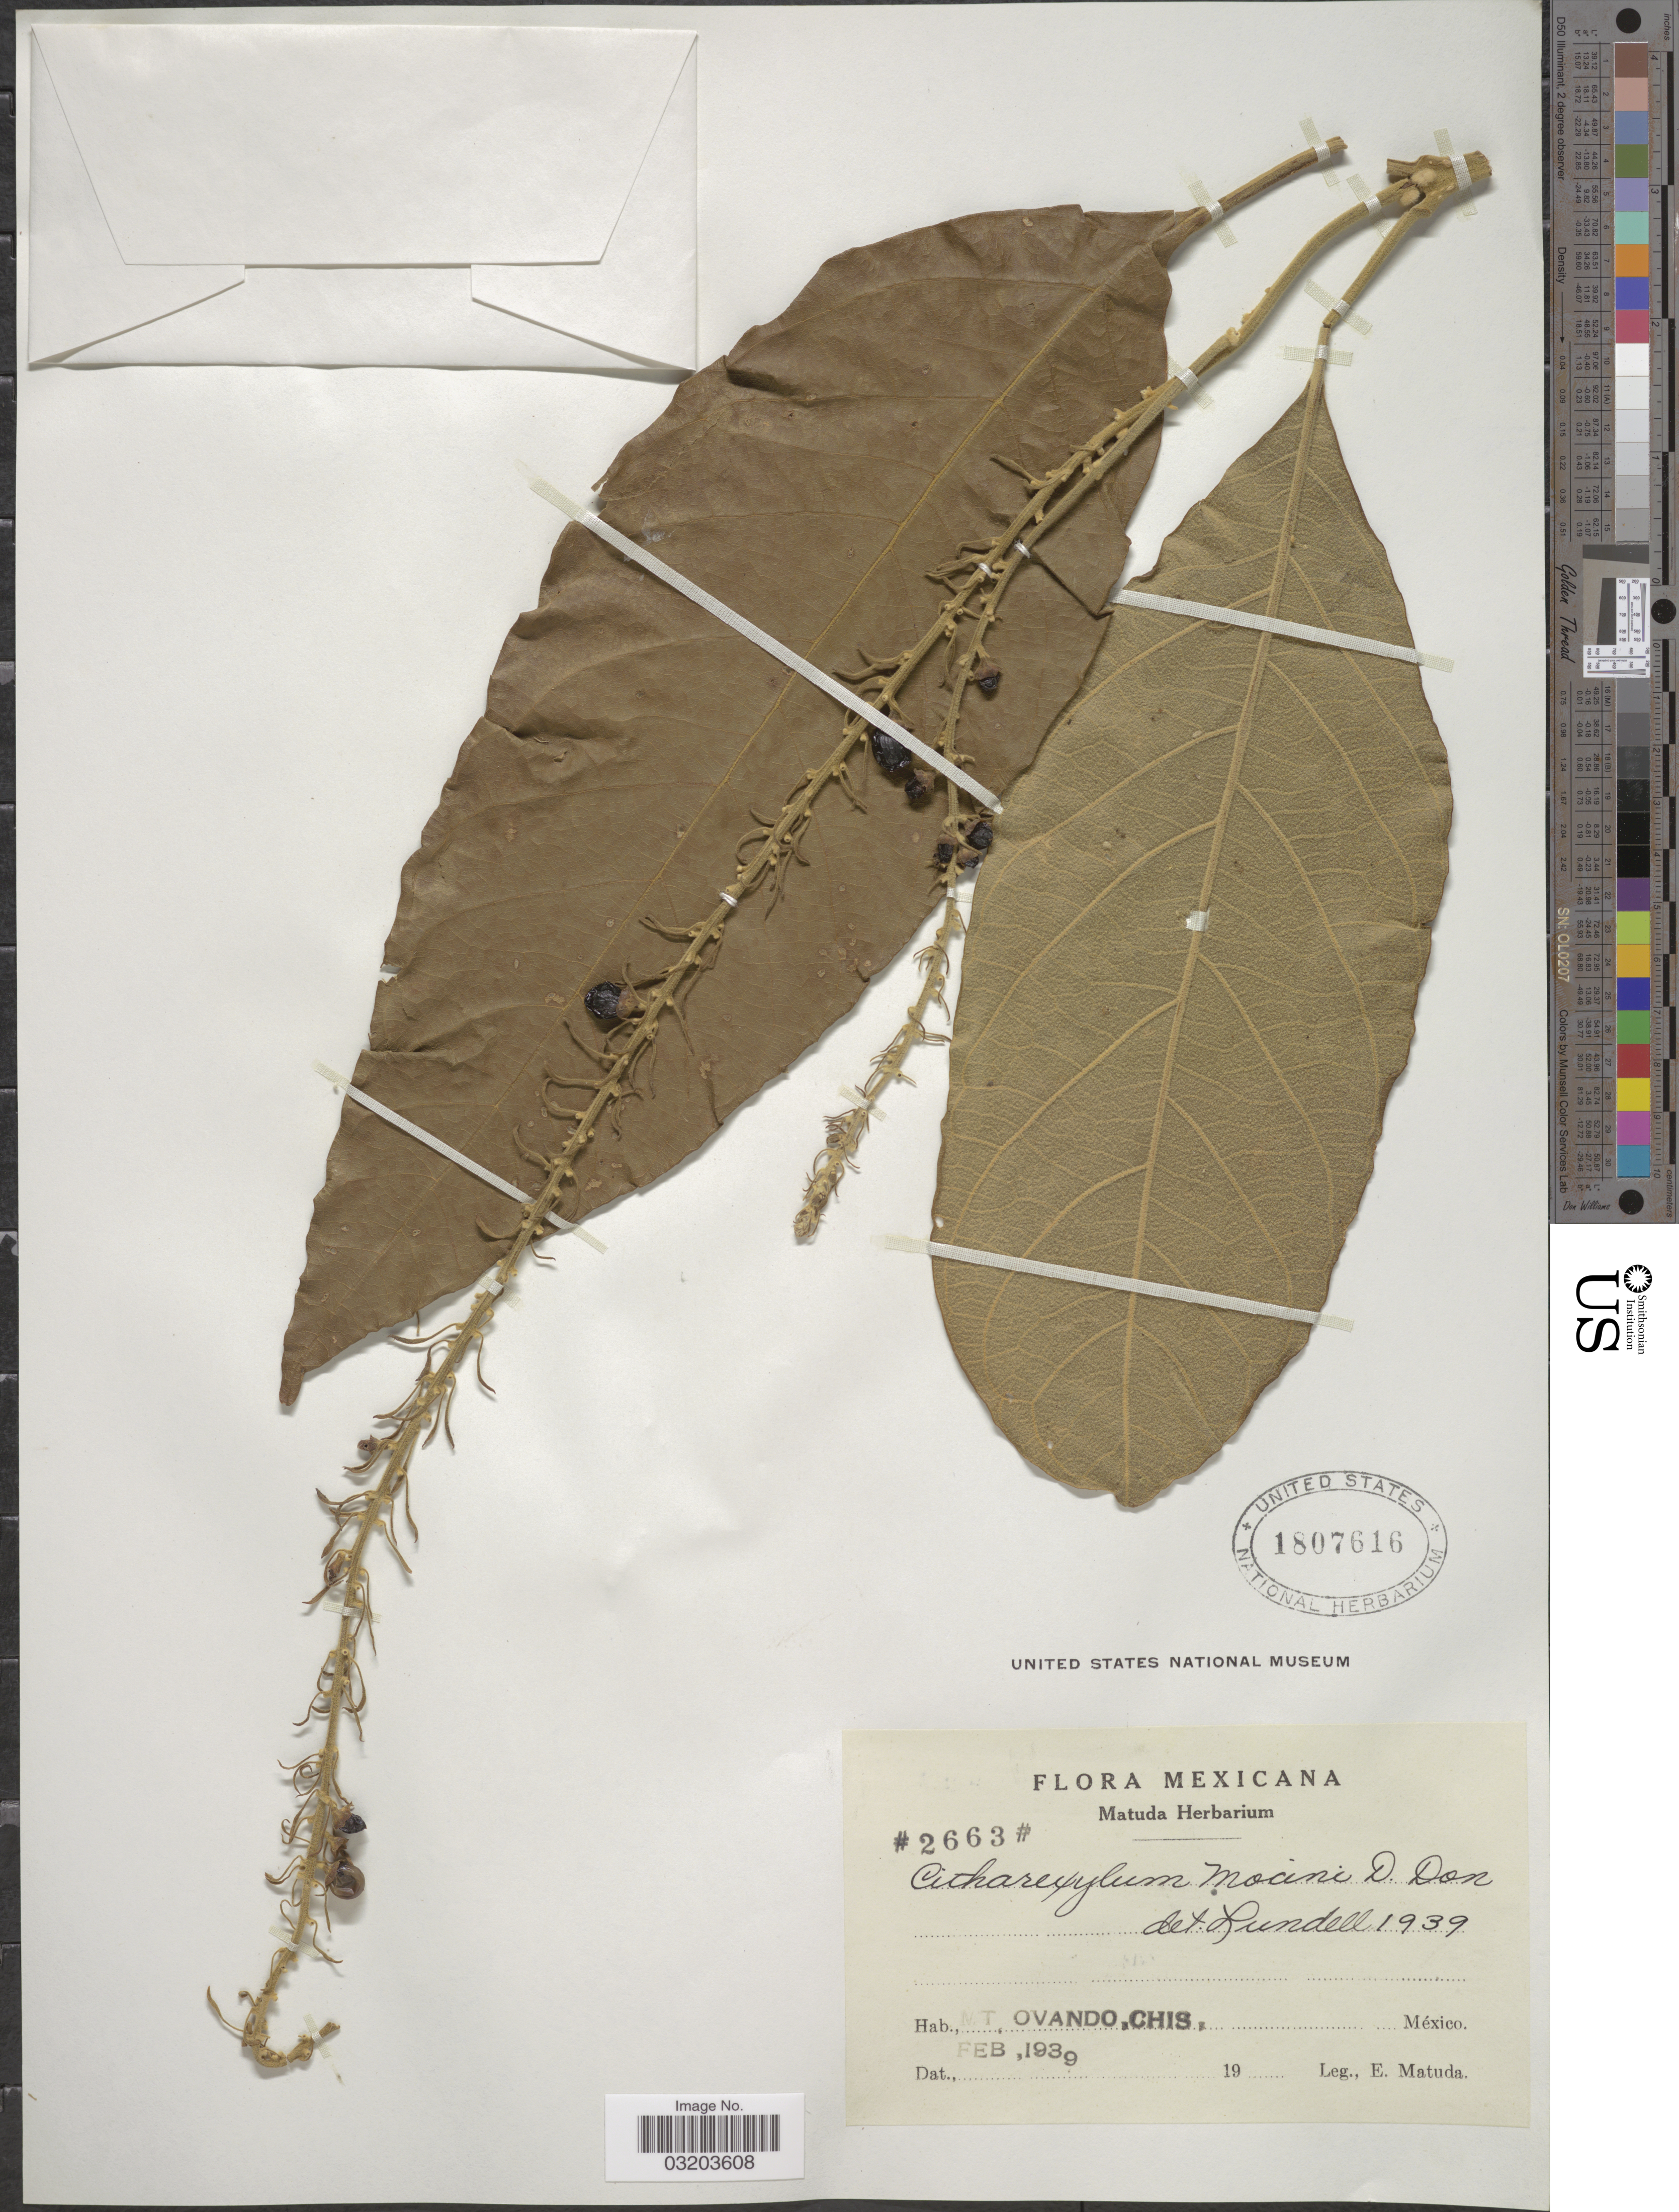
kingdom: Plantae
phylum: Tracheophyta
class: Magnoliopsida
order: Lamiales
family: Verbenaceae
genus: Citharexylum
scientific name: Citharexylum mocinoi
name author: D. Don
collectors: E. Matuda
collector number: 2663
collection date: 1939-02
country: Mexico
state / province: Chiapas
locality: Mt. Ovando, Chis.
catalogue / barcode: US 1807616